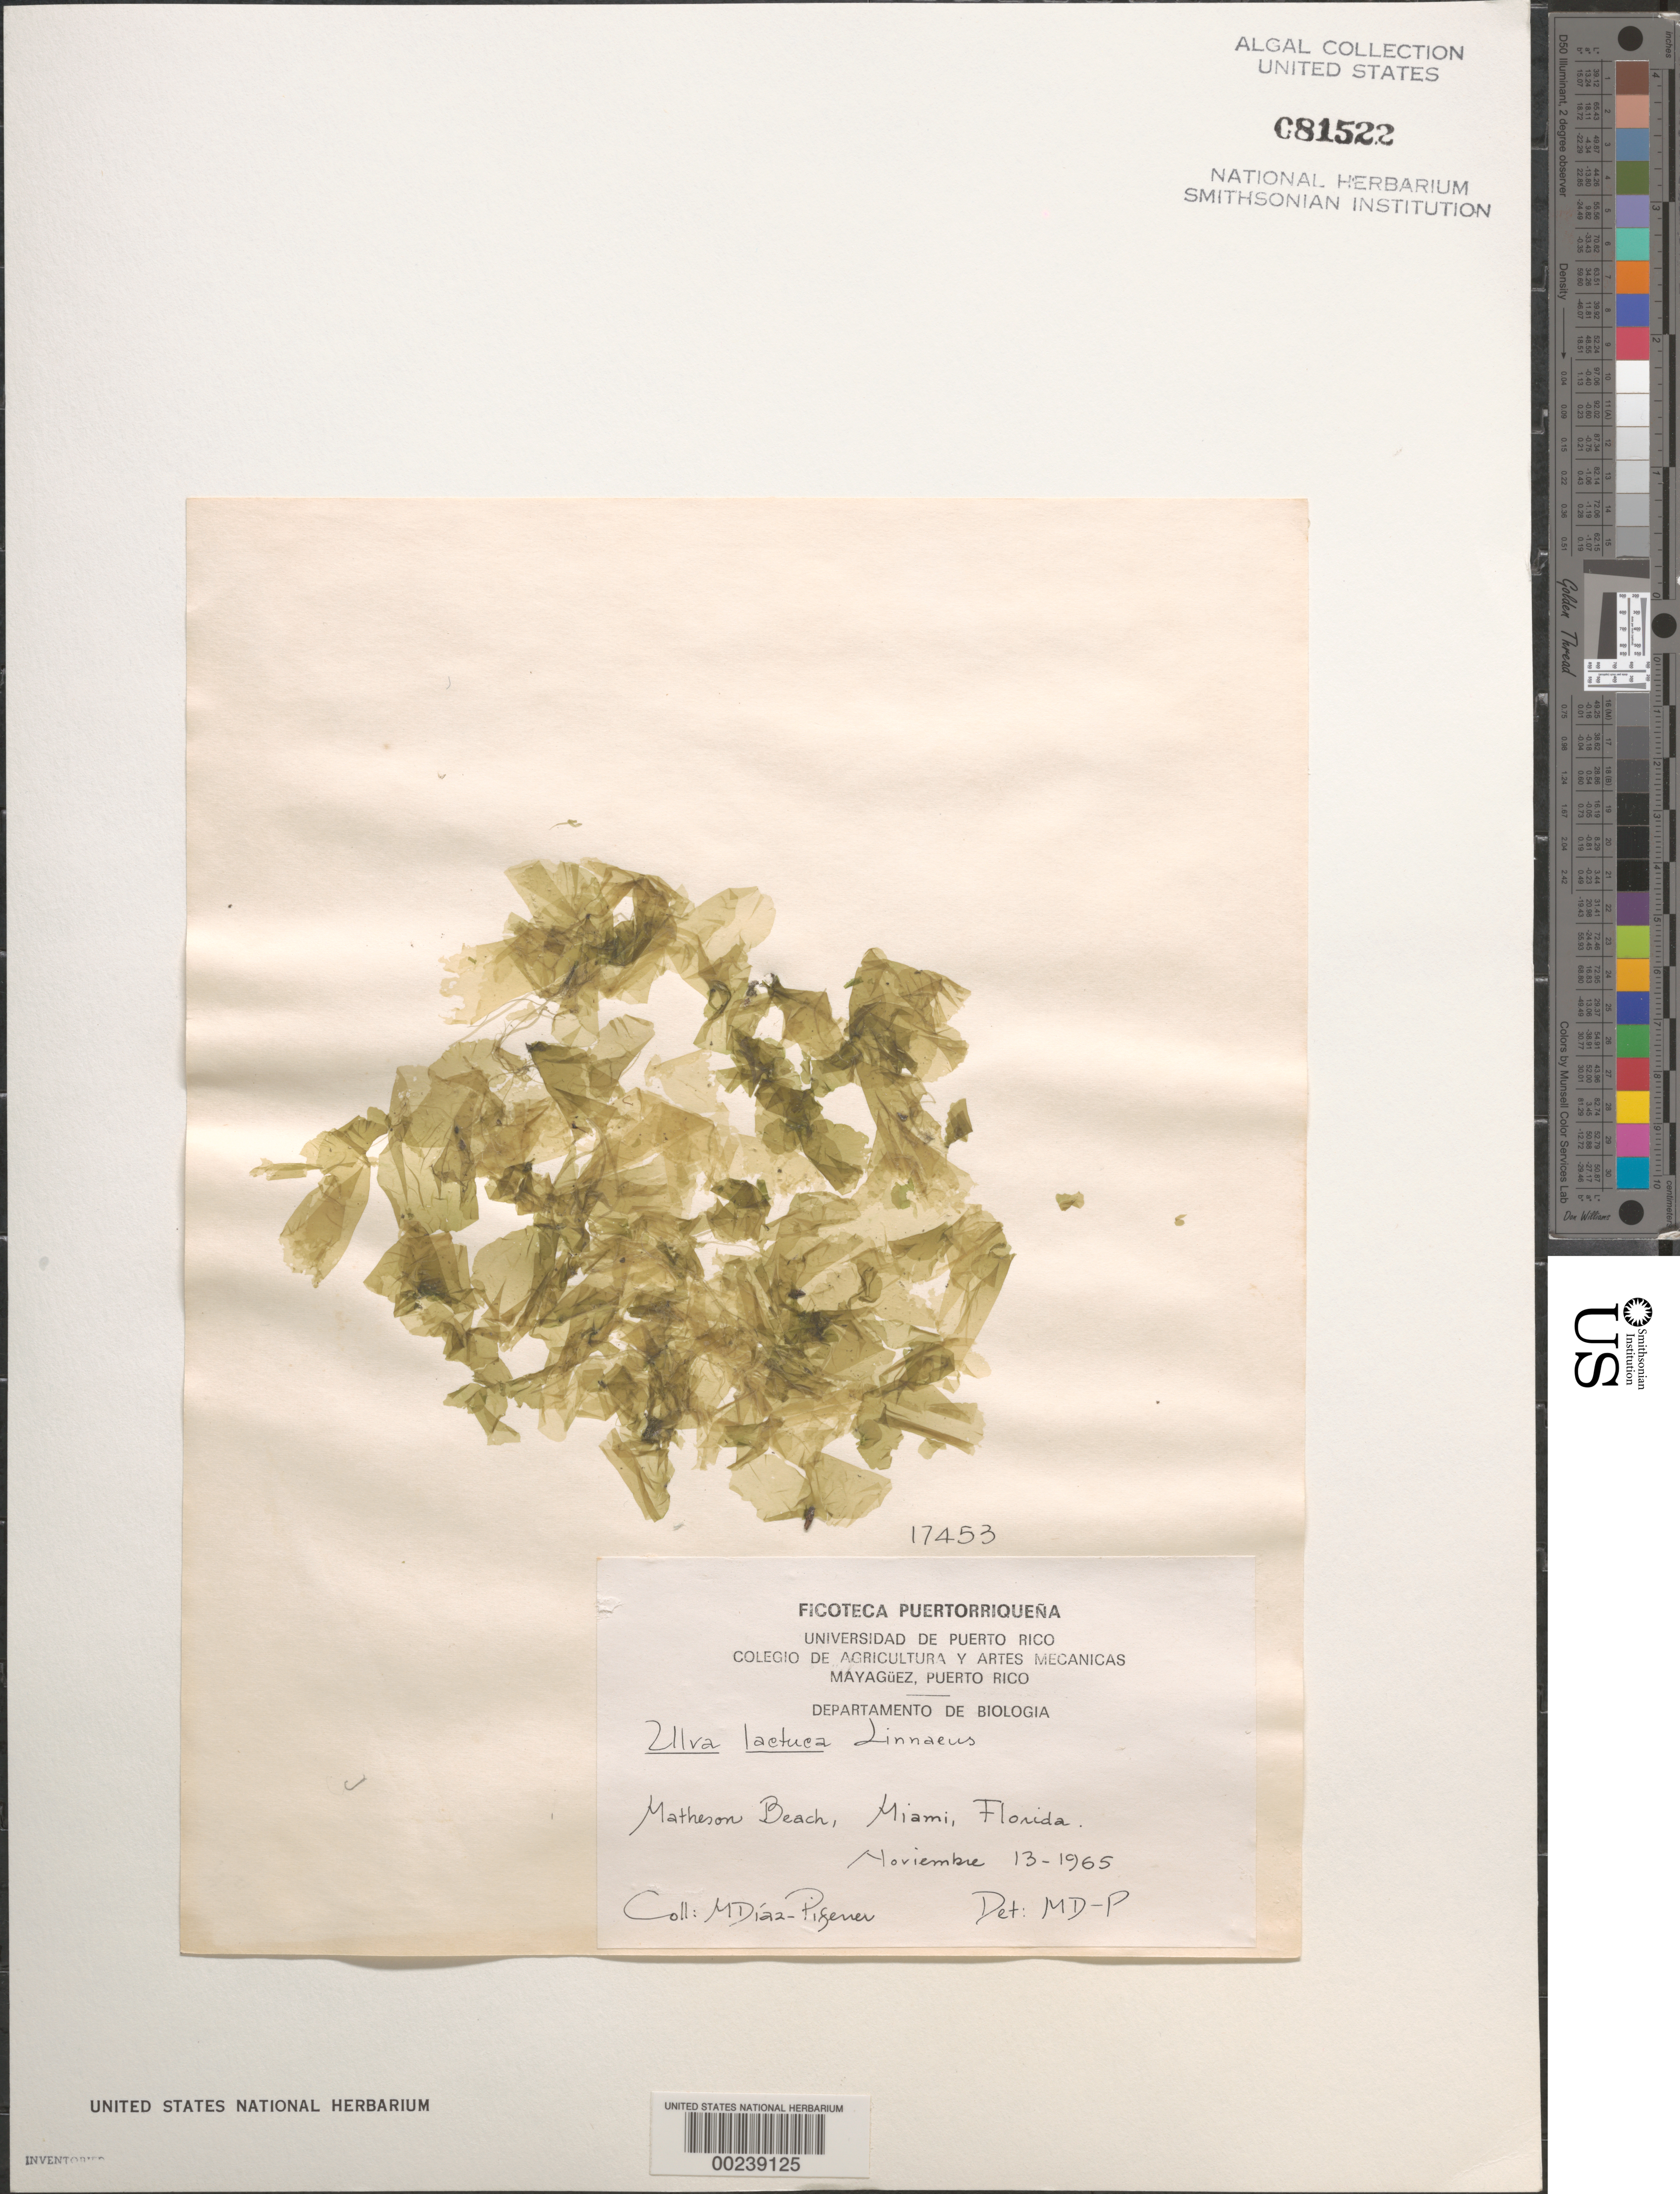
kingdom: Plantae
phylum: Chlorophyta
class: Ulvophyceae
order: Ulvales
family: Ulvaceae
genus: Ulva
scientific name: Ulva lactuca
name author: L.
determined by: Diaz-Piferrer, M.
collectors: M. Diaz-Piferrer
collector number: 17453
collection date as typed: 13 Nov 1965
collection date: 1965-11-13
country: United States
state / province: Florida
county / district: Miami-Dade County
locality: Matheson Beach, Miami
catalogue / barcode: US 81522